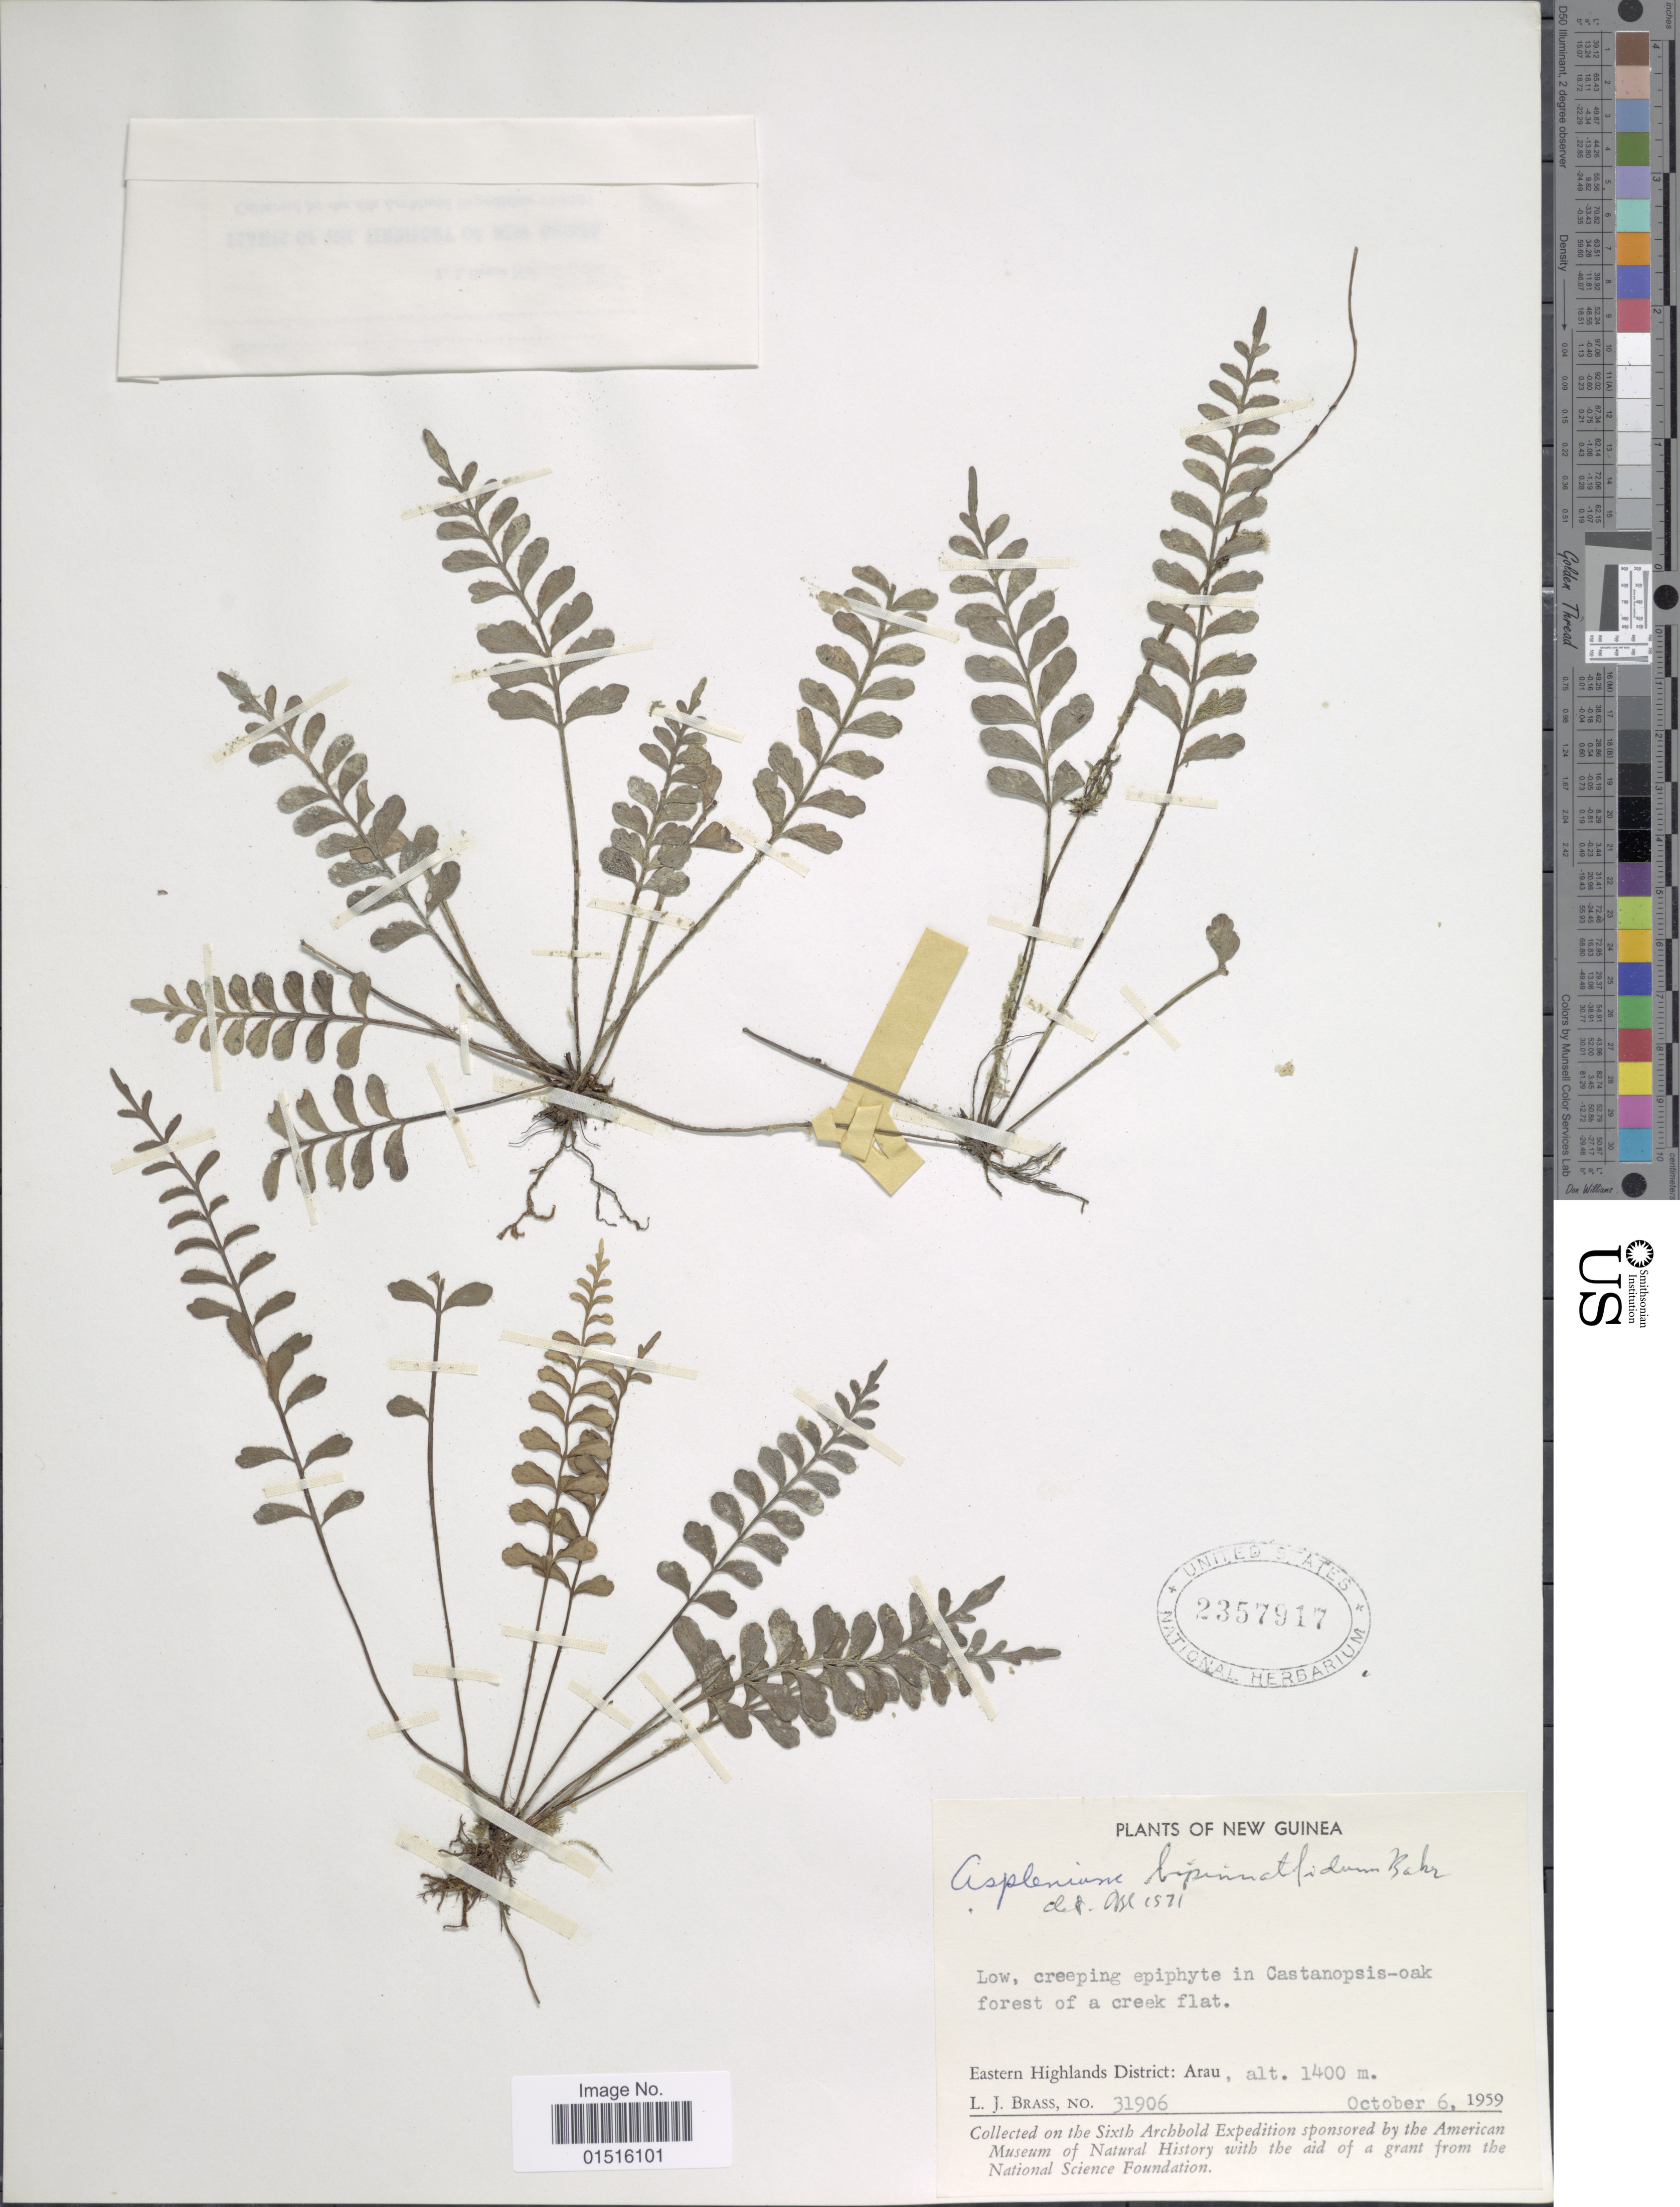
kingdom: Plantae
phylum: Tracheophyta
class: Polypodiopsida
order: Polypodiales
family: Aspleniaceae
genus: Asplenium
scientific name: Asplenium bipinnatifidum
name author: Baker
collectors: L. J. Brass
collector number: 31906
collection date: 1959-10-06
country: Papua New Guinea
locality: Eastern Highlands District: Arau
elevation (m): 1400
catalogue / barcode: US 2357917